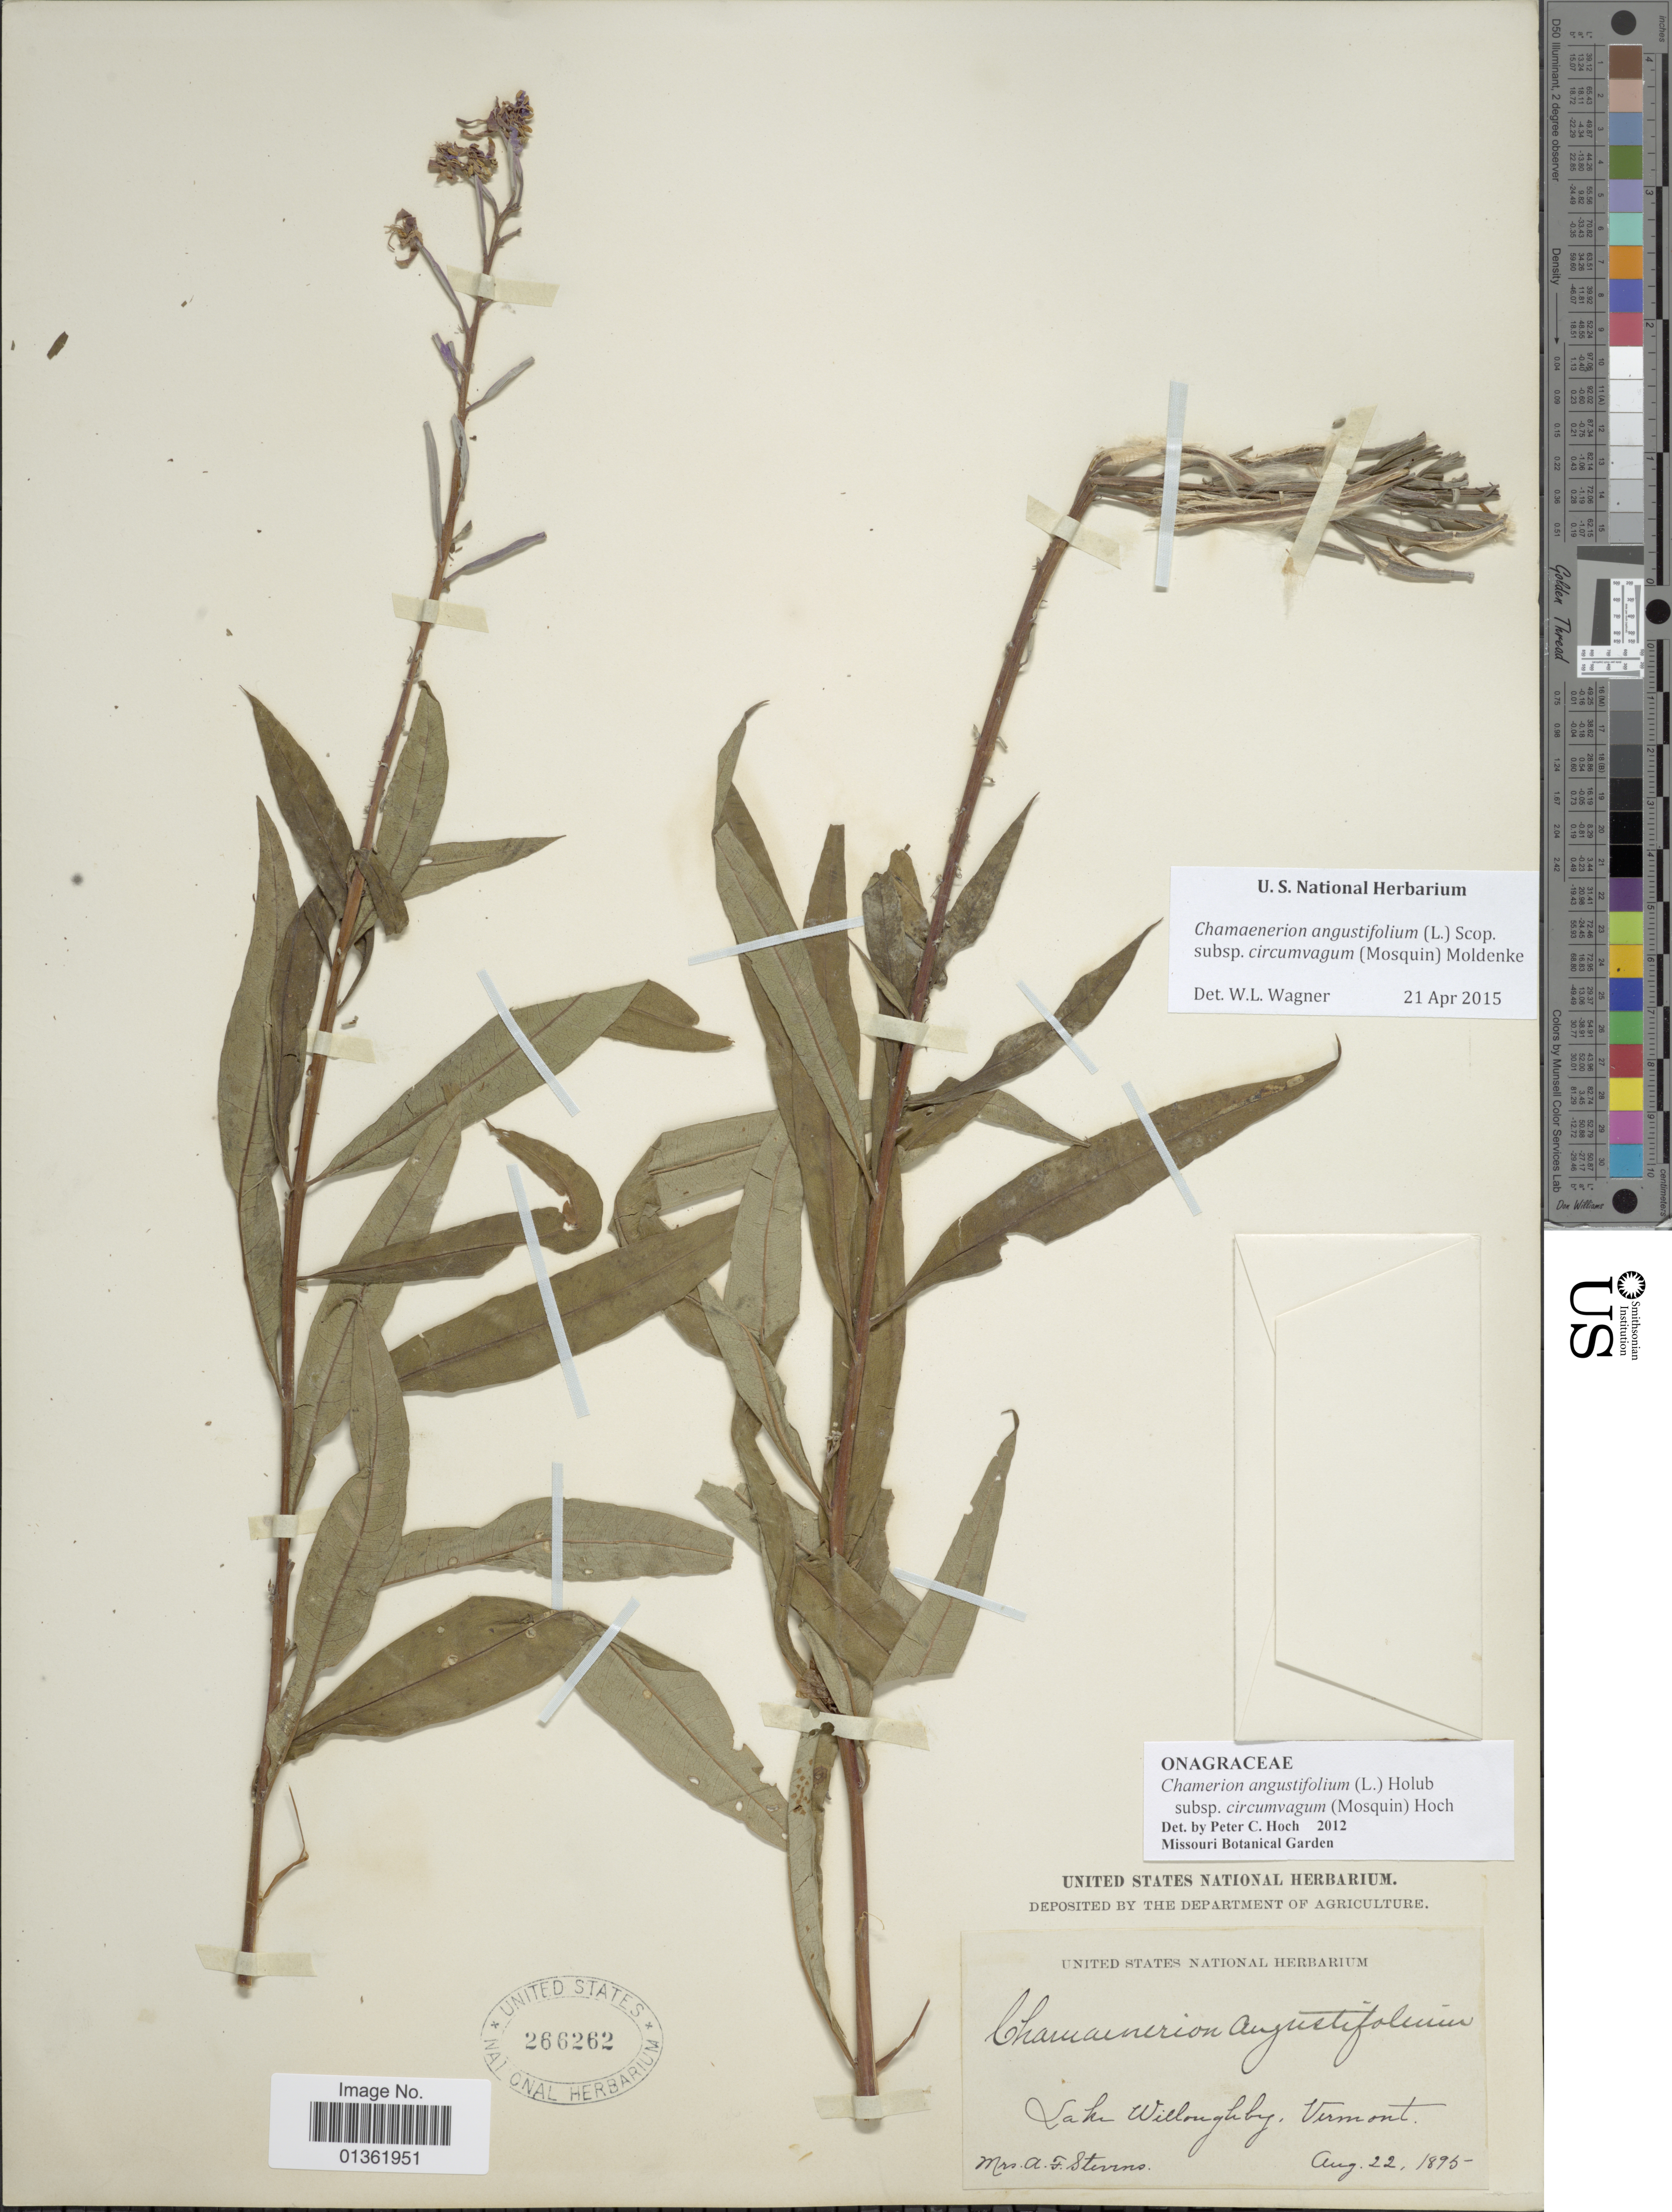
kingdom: Plantae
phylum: Tracheophyta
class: Magnoliopsida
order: Myrtales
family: Onagraceae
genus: Chamaenerion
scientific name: Chamaenerion angustifolium subsp. circumvagum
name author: (Mosquin) Moldenke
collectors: A. Stevens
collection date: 1895-08-22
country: United States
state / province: Vermont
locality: Lake Willoughby.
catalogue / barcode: US 266262